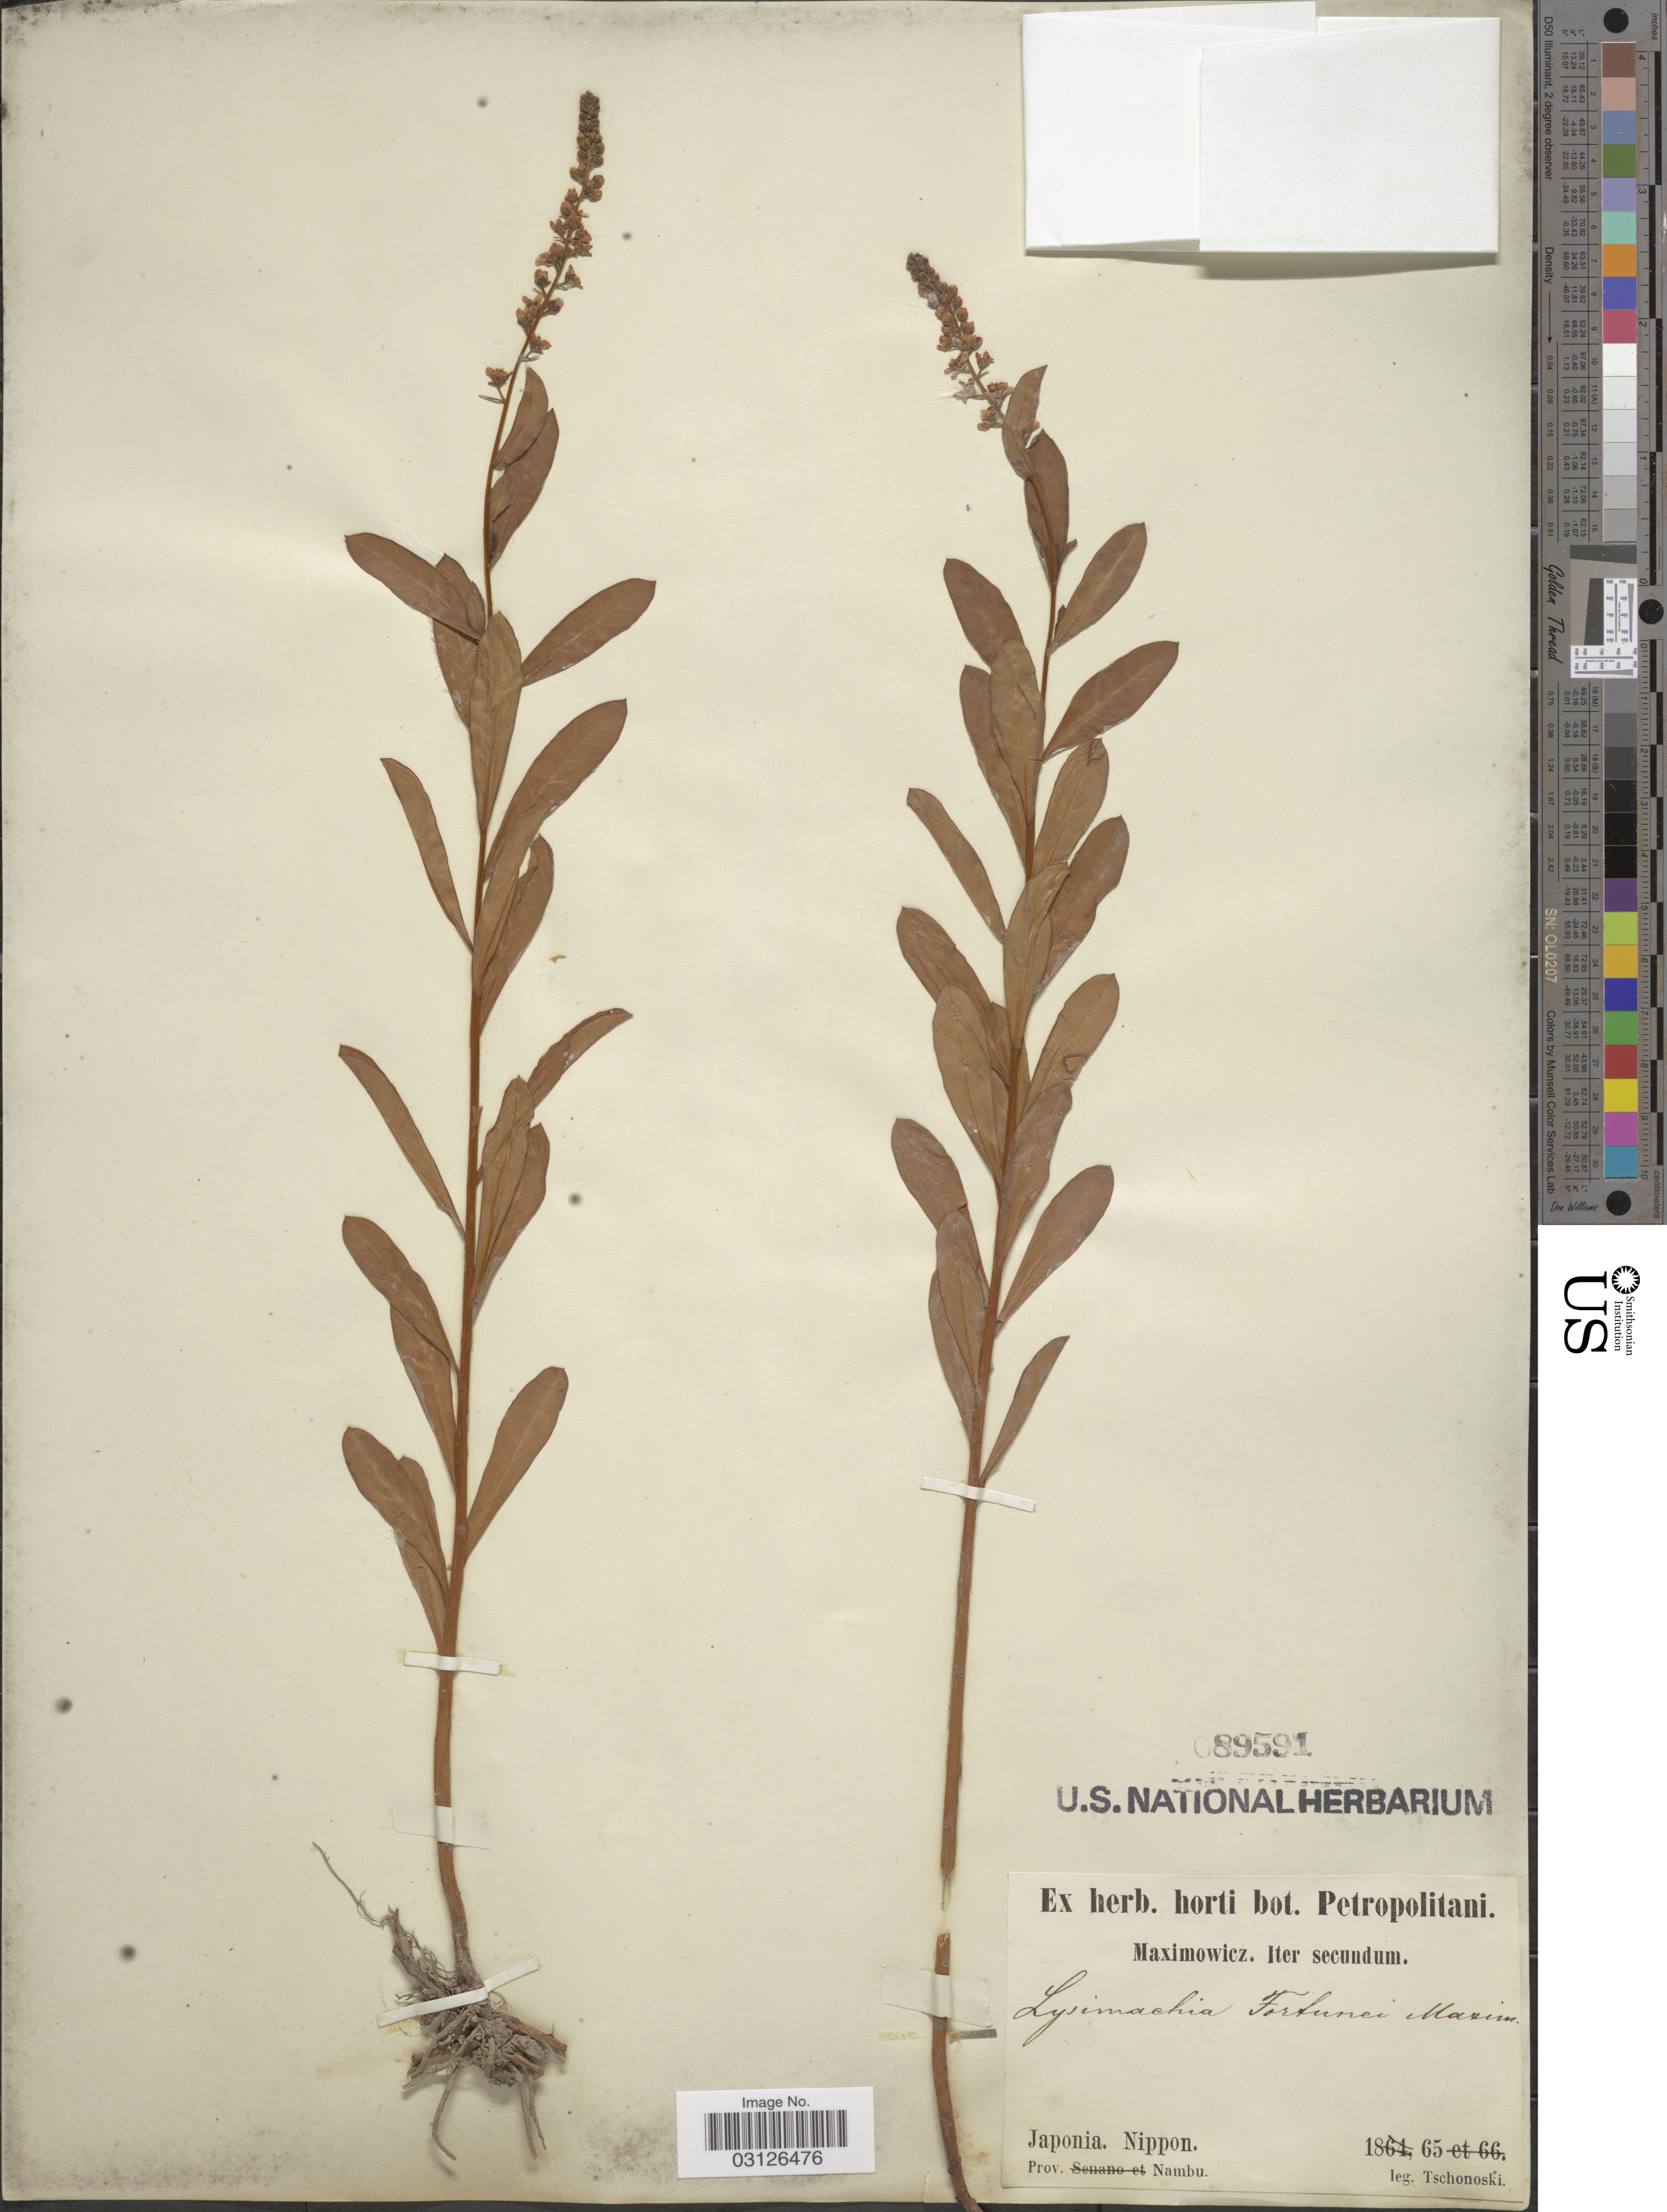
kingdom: Plantae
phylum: Tracheophyta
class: Magnoliopsida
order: Ericales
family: Primulaceae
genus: Lysimachia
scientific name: Lysimachia fortunei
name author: Maxim.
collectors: -. Tschonoski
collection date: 1865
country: Japan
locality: Nippon. Prov. Nambu.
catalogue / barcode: US 89591